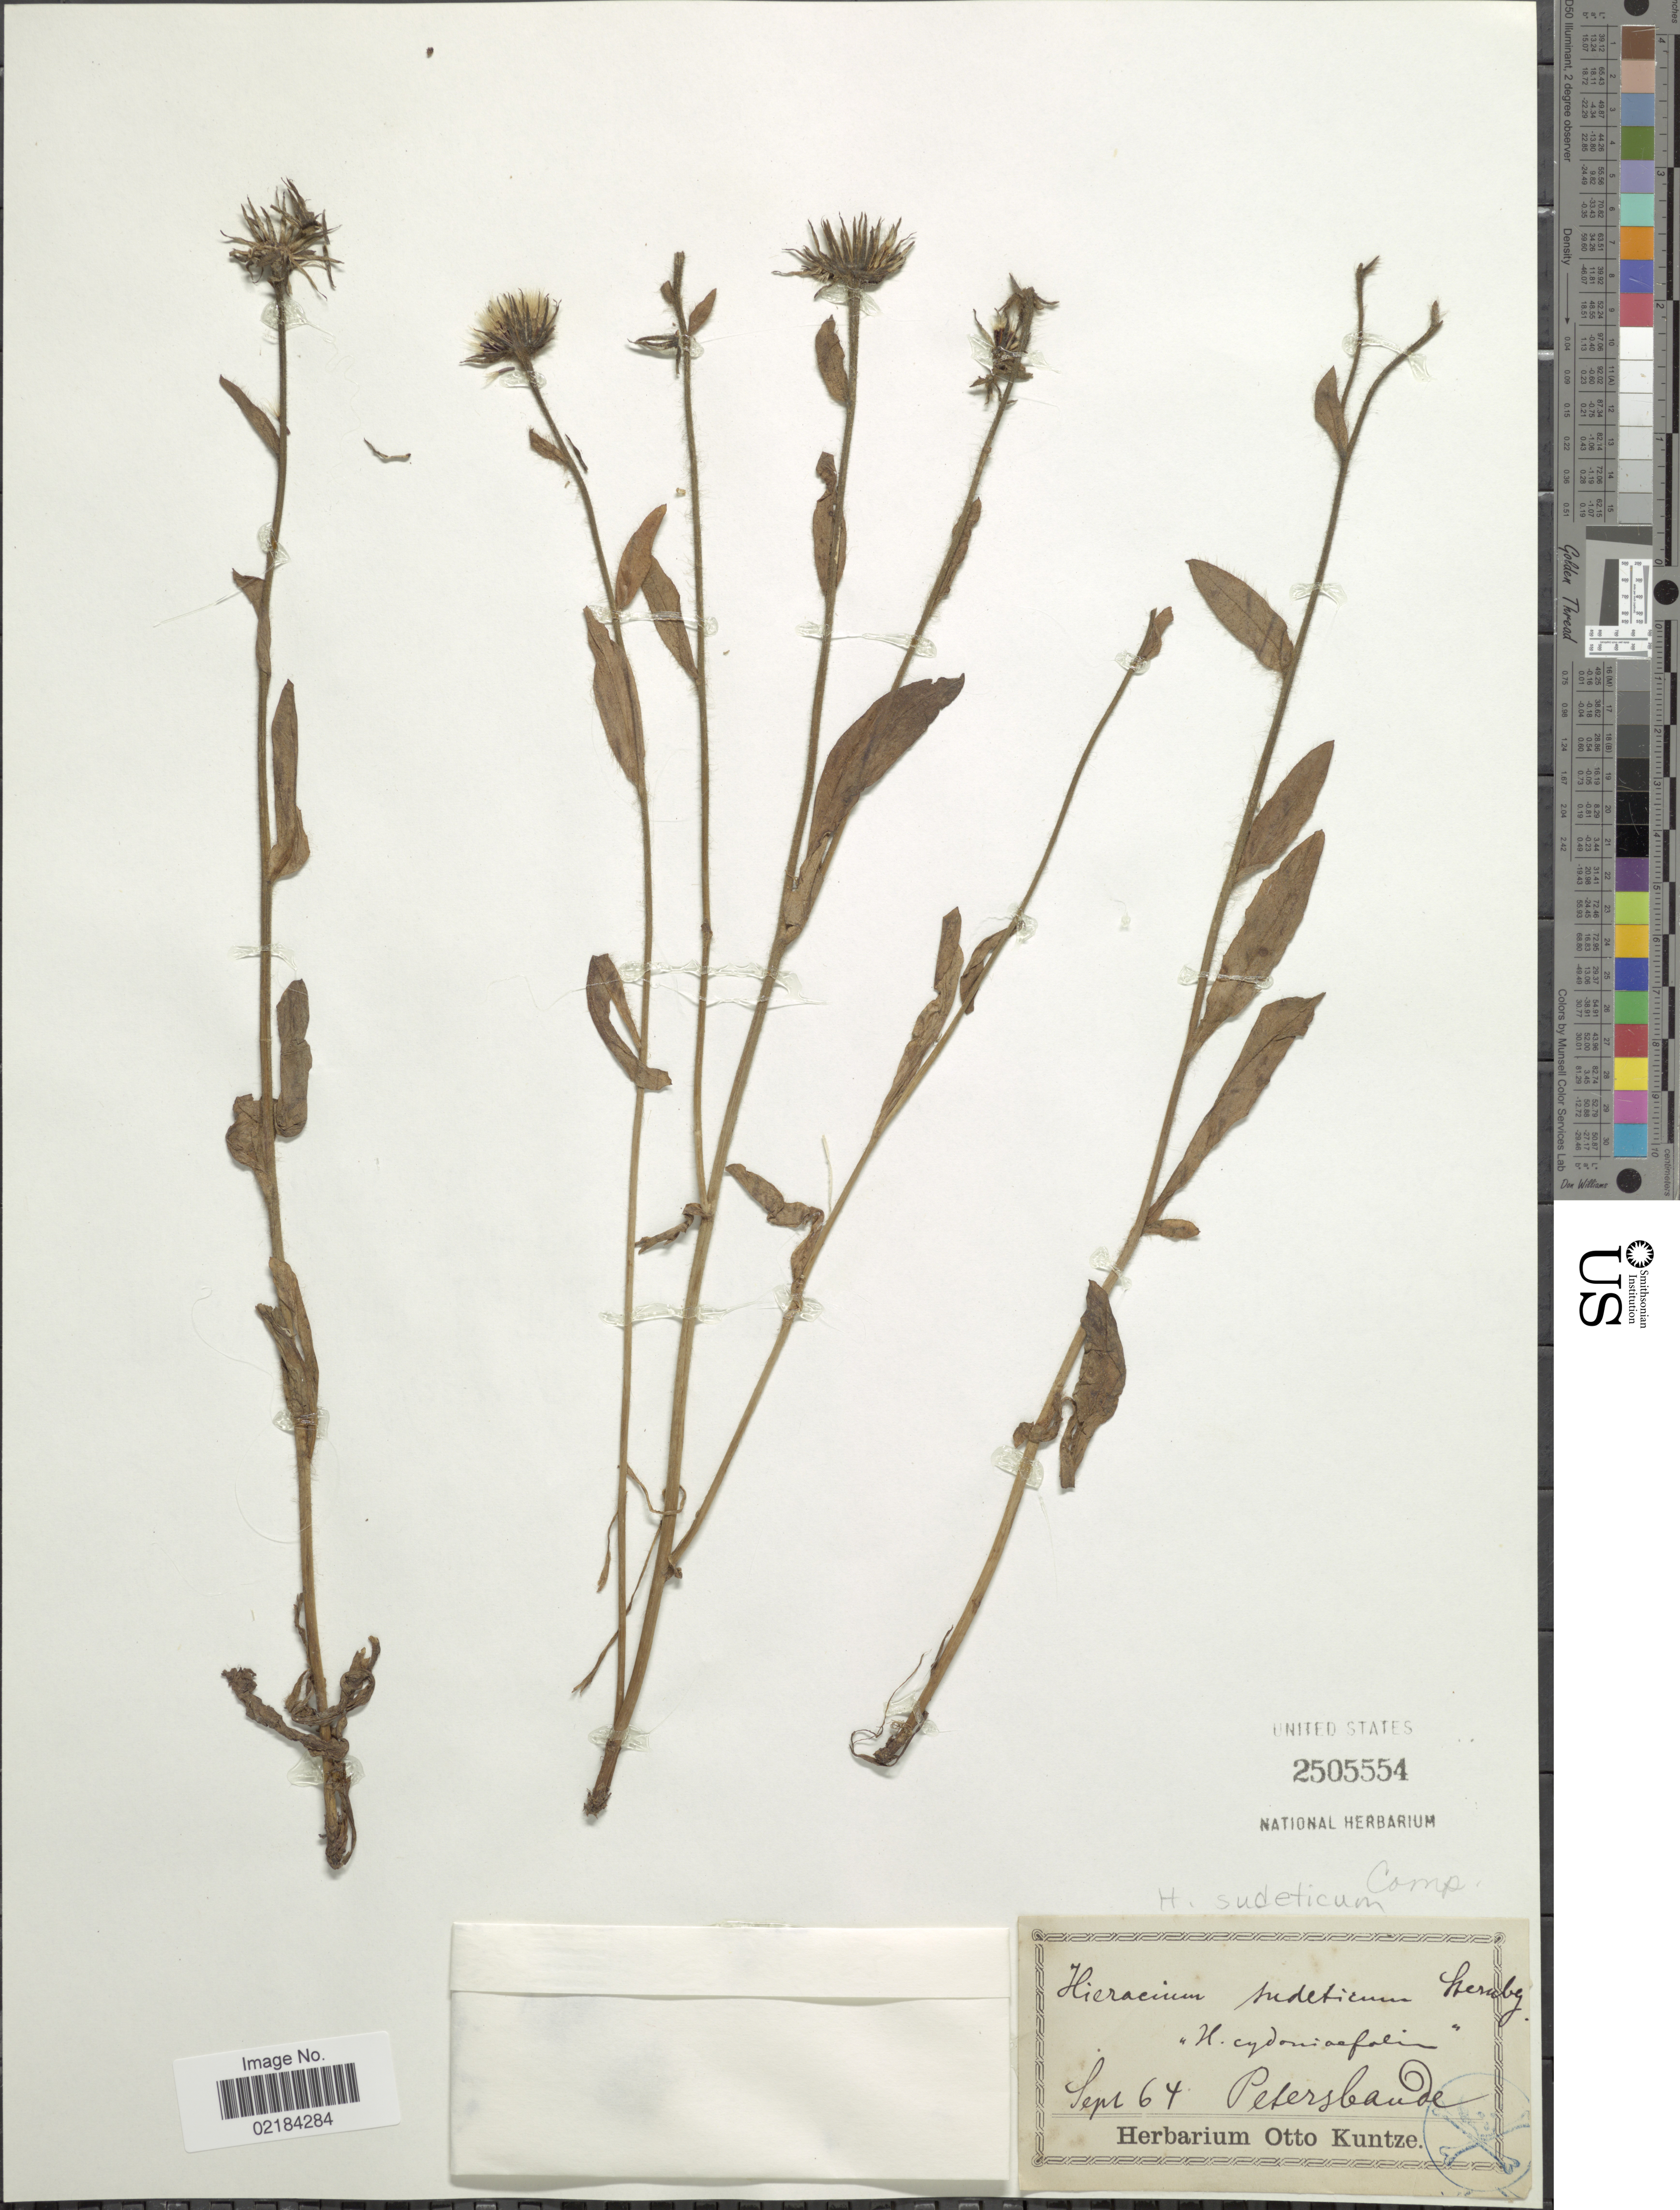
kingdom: Plantae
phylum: Tracheophyta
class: Magnoliopsida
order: Asterales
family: Asteraceae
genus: Hieracium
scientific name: Hieracium sudeticum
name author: Sternb.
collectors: ex Herb. O. Kuntze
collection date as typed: Transcribed d/m/y: /9/64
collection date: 1864-09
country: Czechia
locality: Petersbaude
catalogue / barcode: US 2505554